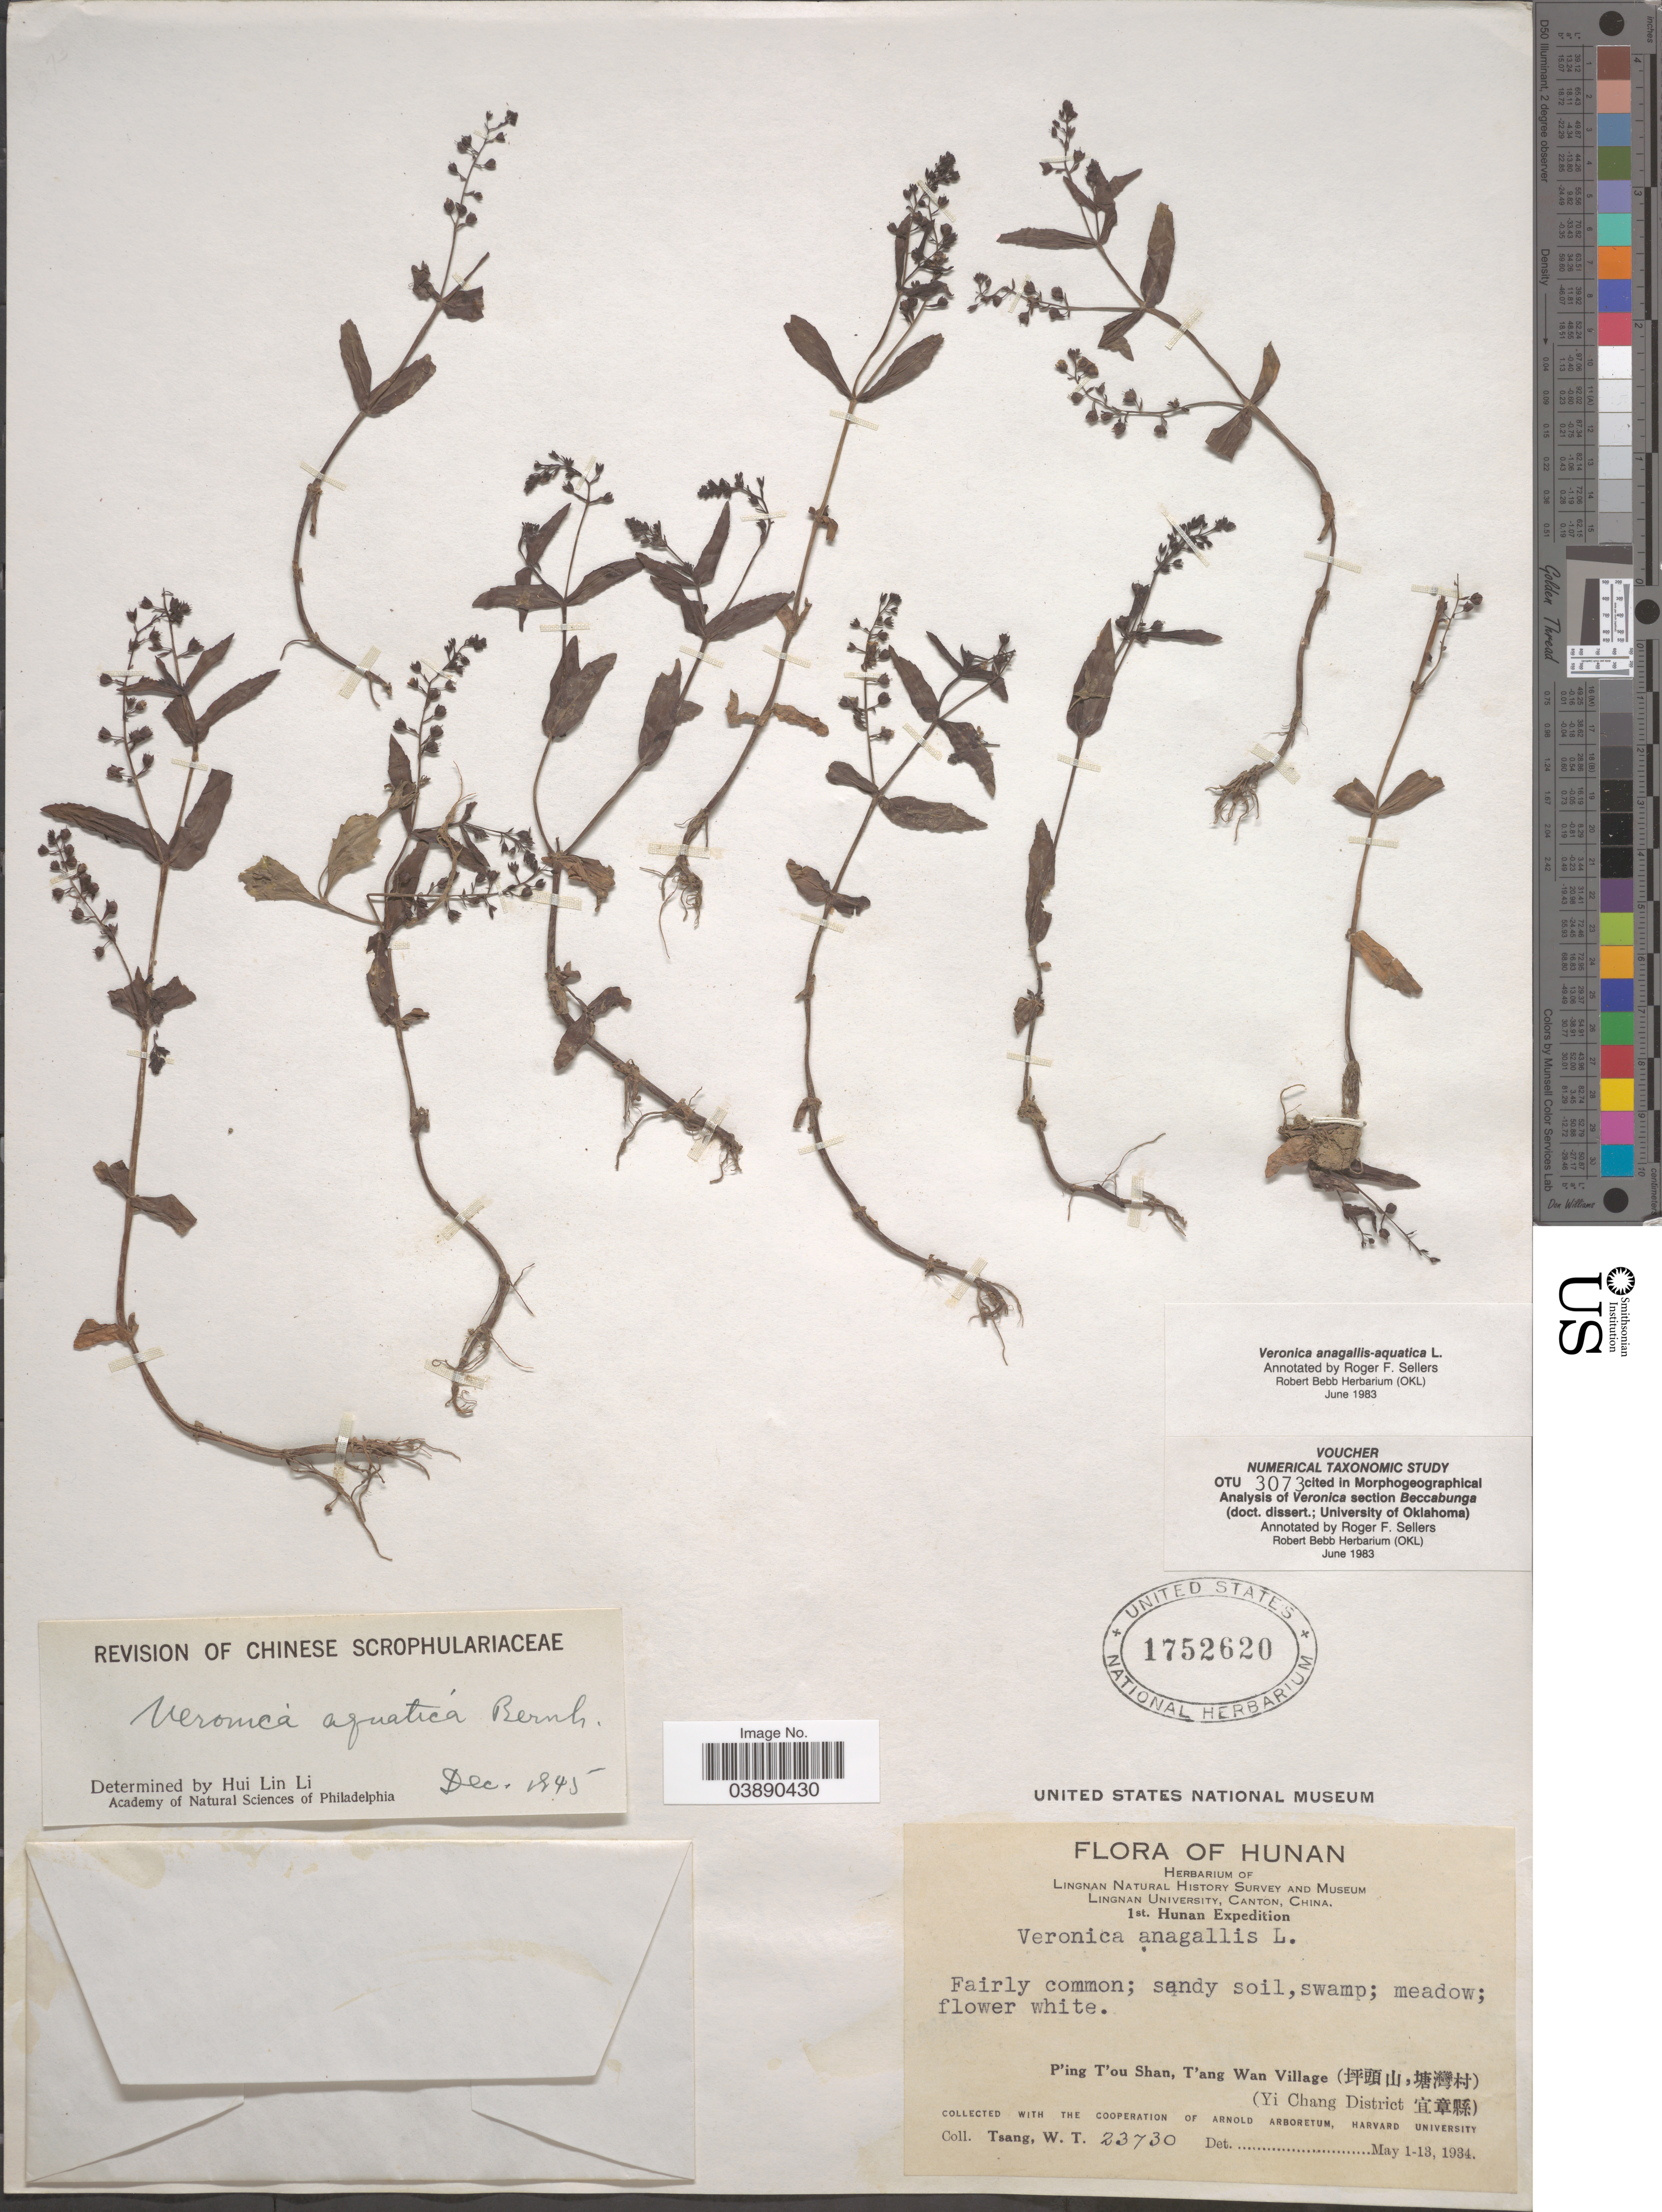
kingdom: Plantae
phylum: Tracheophyta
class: Magnoliopsida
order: Lamiales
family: Plantaginaceae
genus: Veronica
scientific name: Veronica undulata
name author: Wall.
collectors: W. T. Tsang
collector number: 23730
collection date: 1934-05-01/1934-05-13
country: China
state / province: Hunan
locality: P'ing T'ou Shan, T'ang Wan Village (X). (Yi Chang District X).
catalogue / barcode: US 1752620